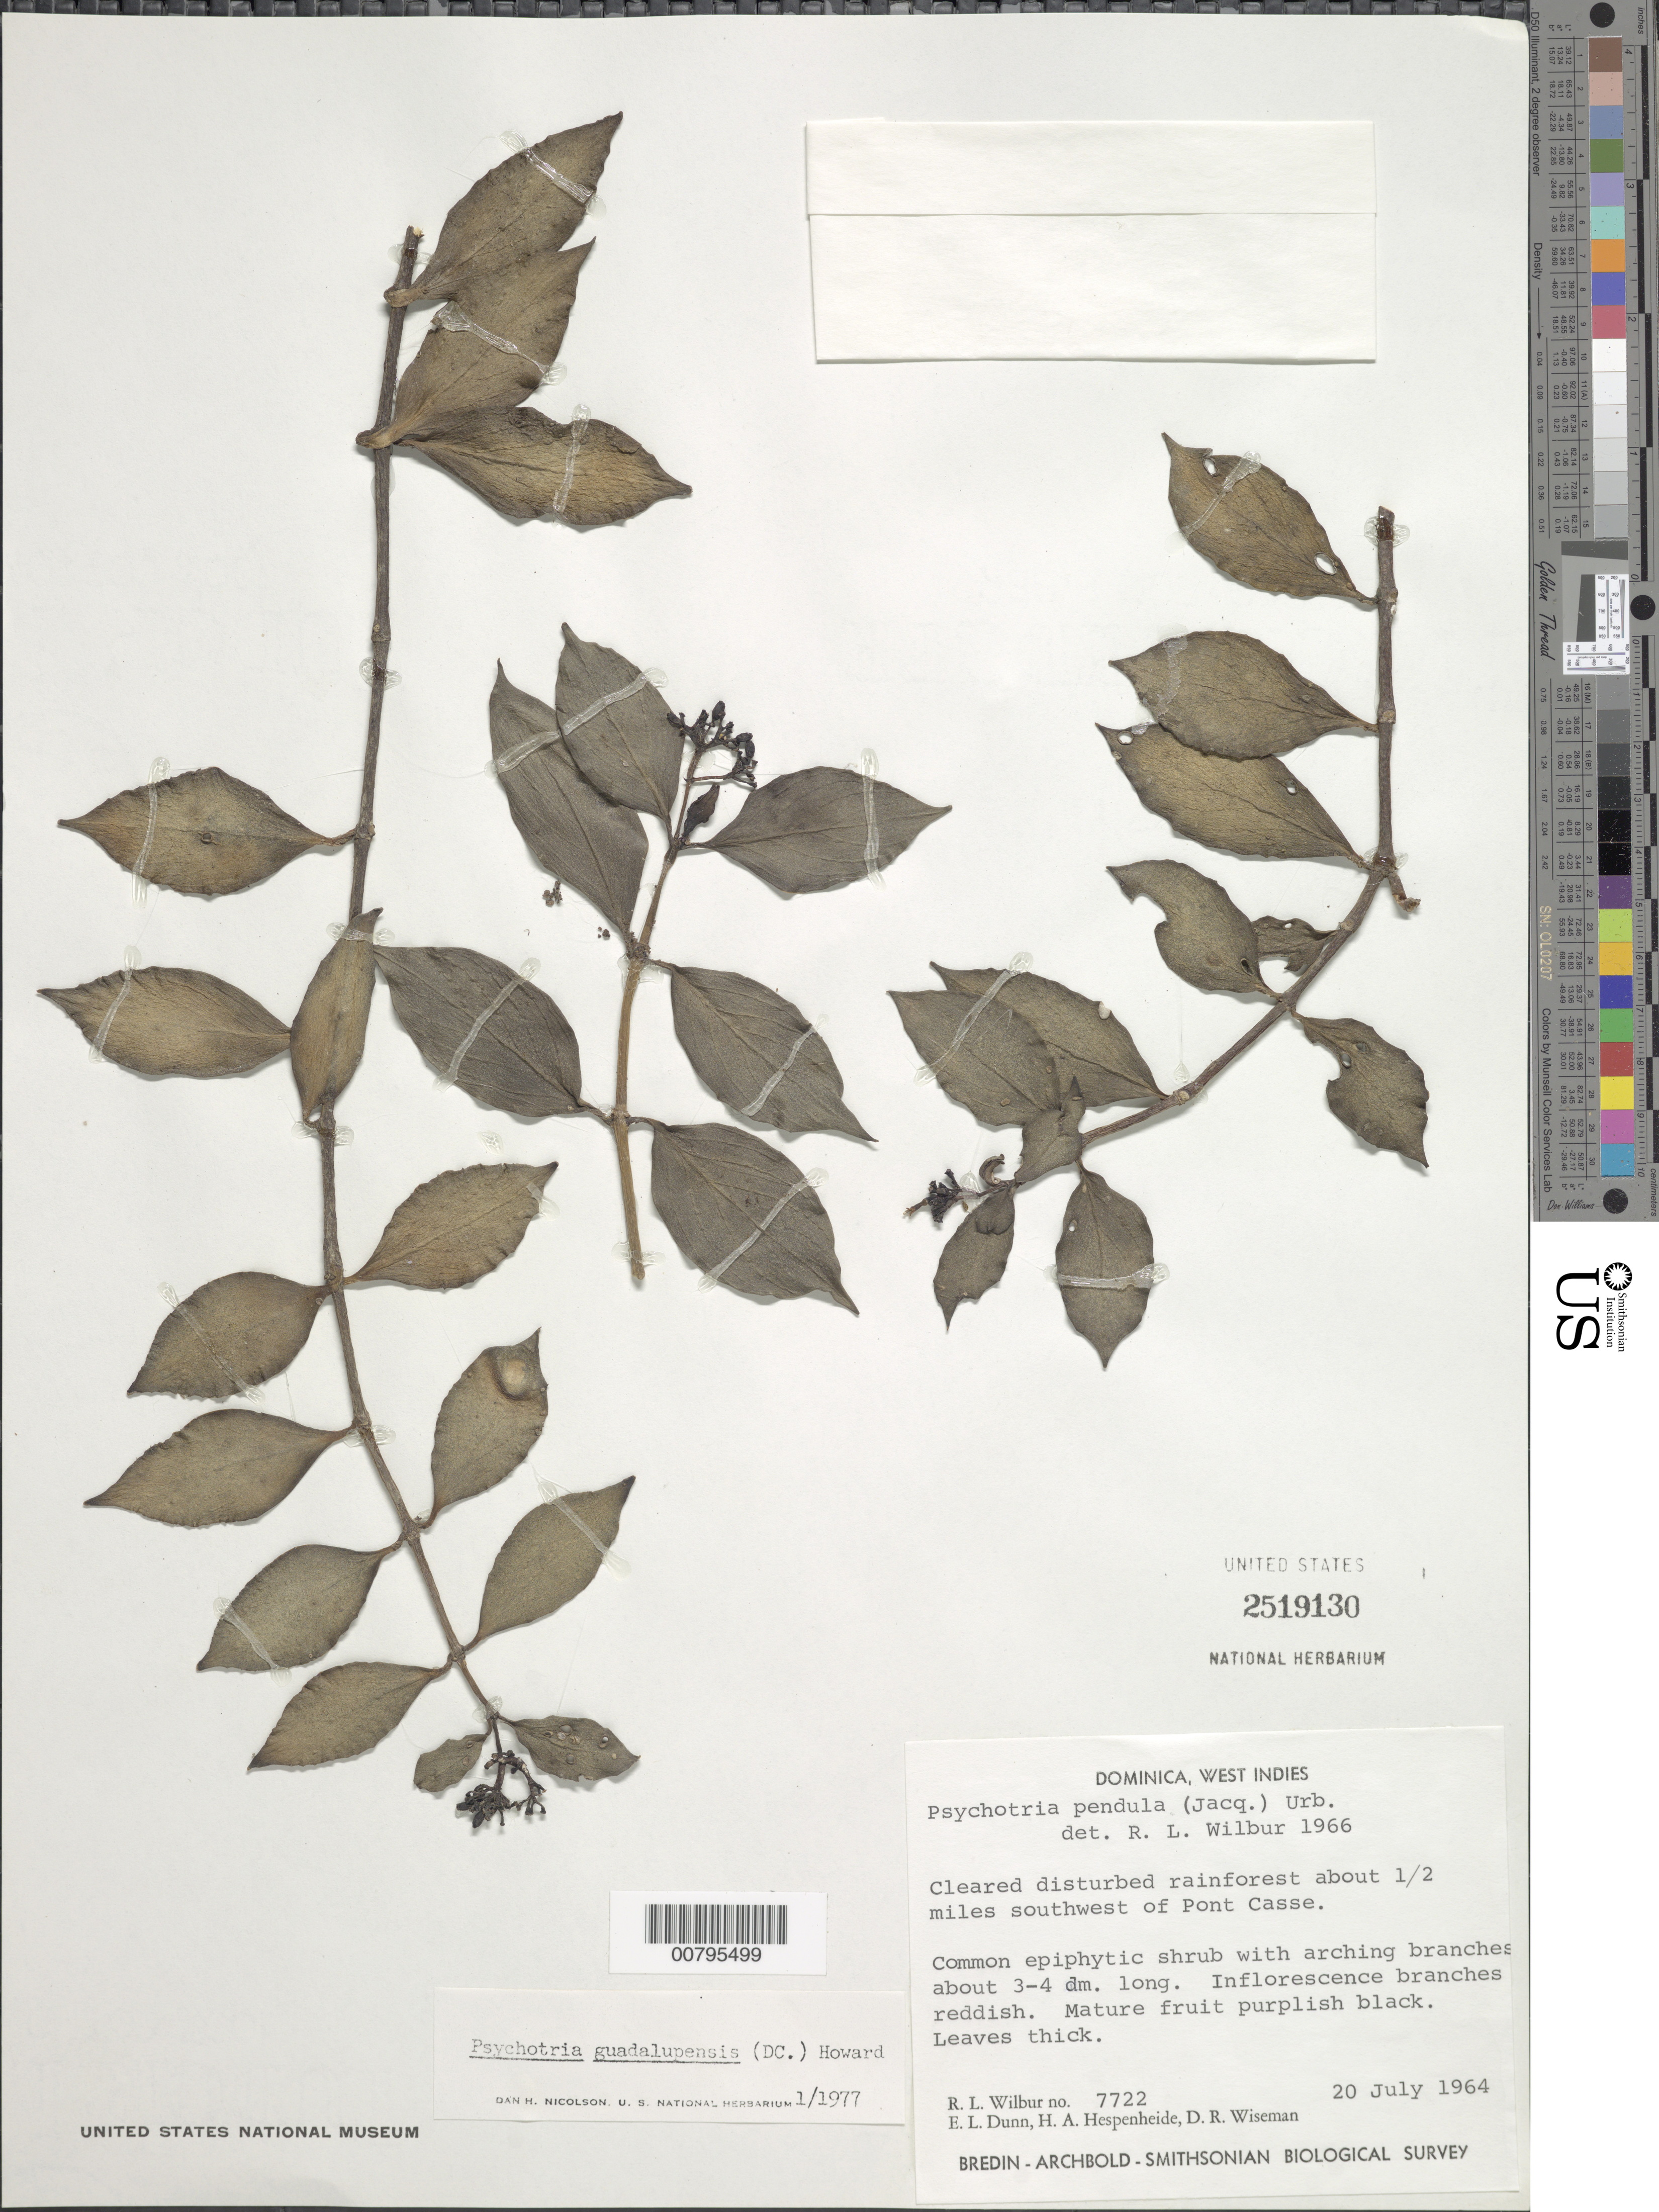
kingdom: Plantae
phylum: Tracheophyta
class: Magnoliopsida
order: Gentianales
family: Rubiaceae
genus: Notopleura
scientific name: Notopleura guadalupensis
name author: (DC.) C.M. Taylor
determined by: Nicolson, Dan H.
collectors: R. L. Wilbur, E. Dunn, H. A. Hespenheide & D. R. Wiseman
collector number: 7722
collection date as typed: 20 Jul 1964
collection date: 1964-07-20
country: Dominica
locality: About 1/2 miles southwest of Pont Casse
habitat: Cleared disturbed rainforest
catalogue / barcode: US 2519130